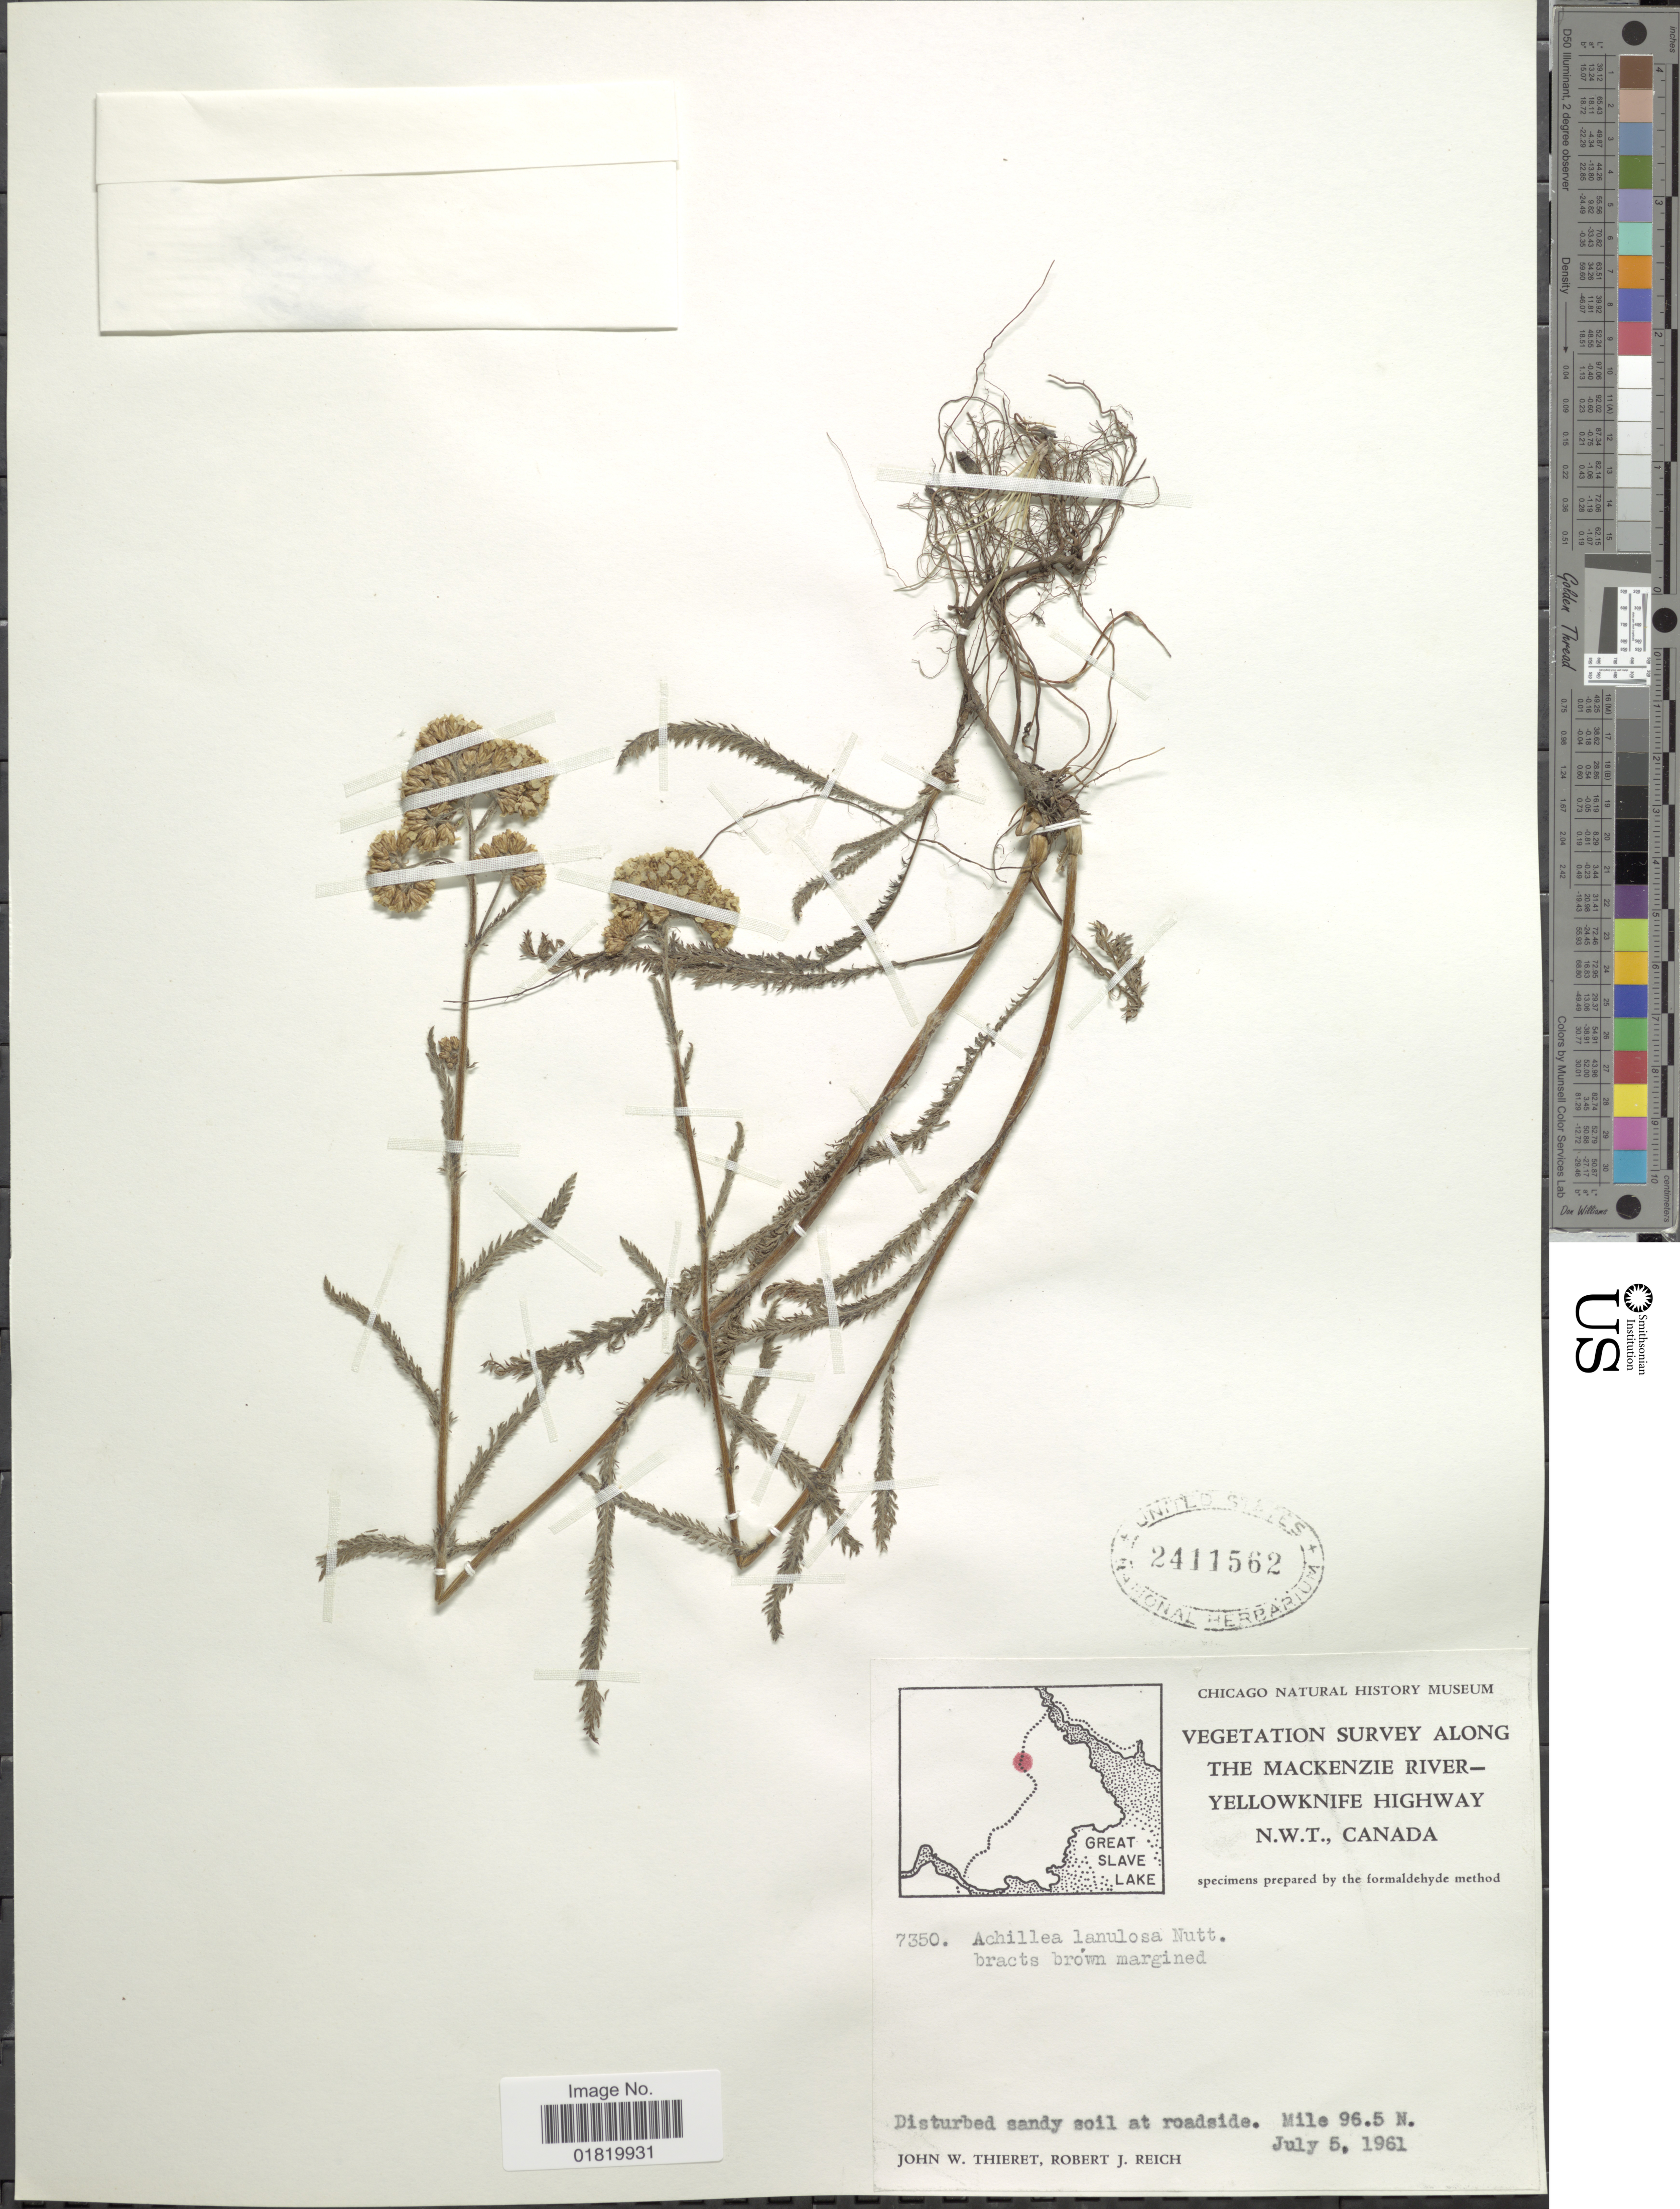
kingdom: Plantae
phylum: Tracheophyta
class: Magnoliopsida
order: Asterales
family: Asteraceae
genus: Achillea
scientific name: Achillea lanulosa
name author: Nutt.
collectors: J. W. Thieret & R. Reich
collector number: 7350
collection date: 1961-07-05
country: Canada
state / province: Northwest Territories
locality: Vegetation survey along the Mackenzie River - Yellowknife Highway N.W.T., Canada. Disturbed sandy soil at roadside. Mile 96.5 N.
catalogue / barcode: US 2411562